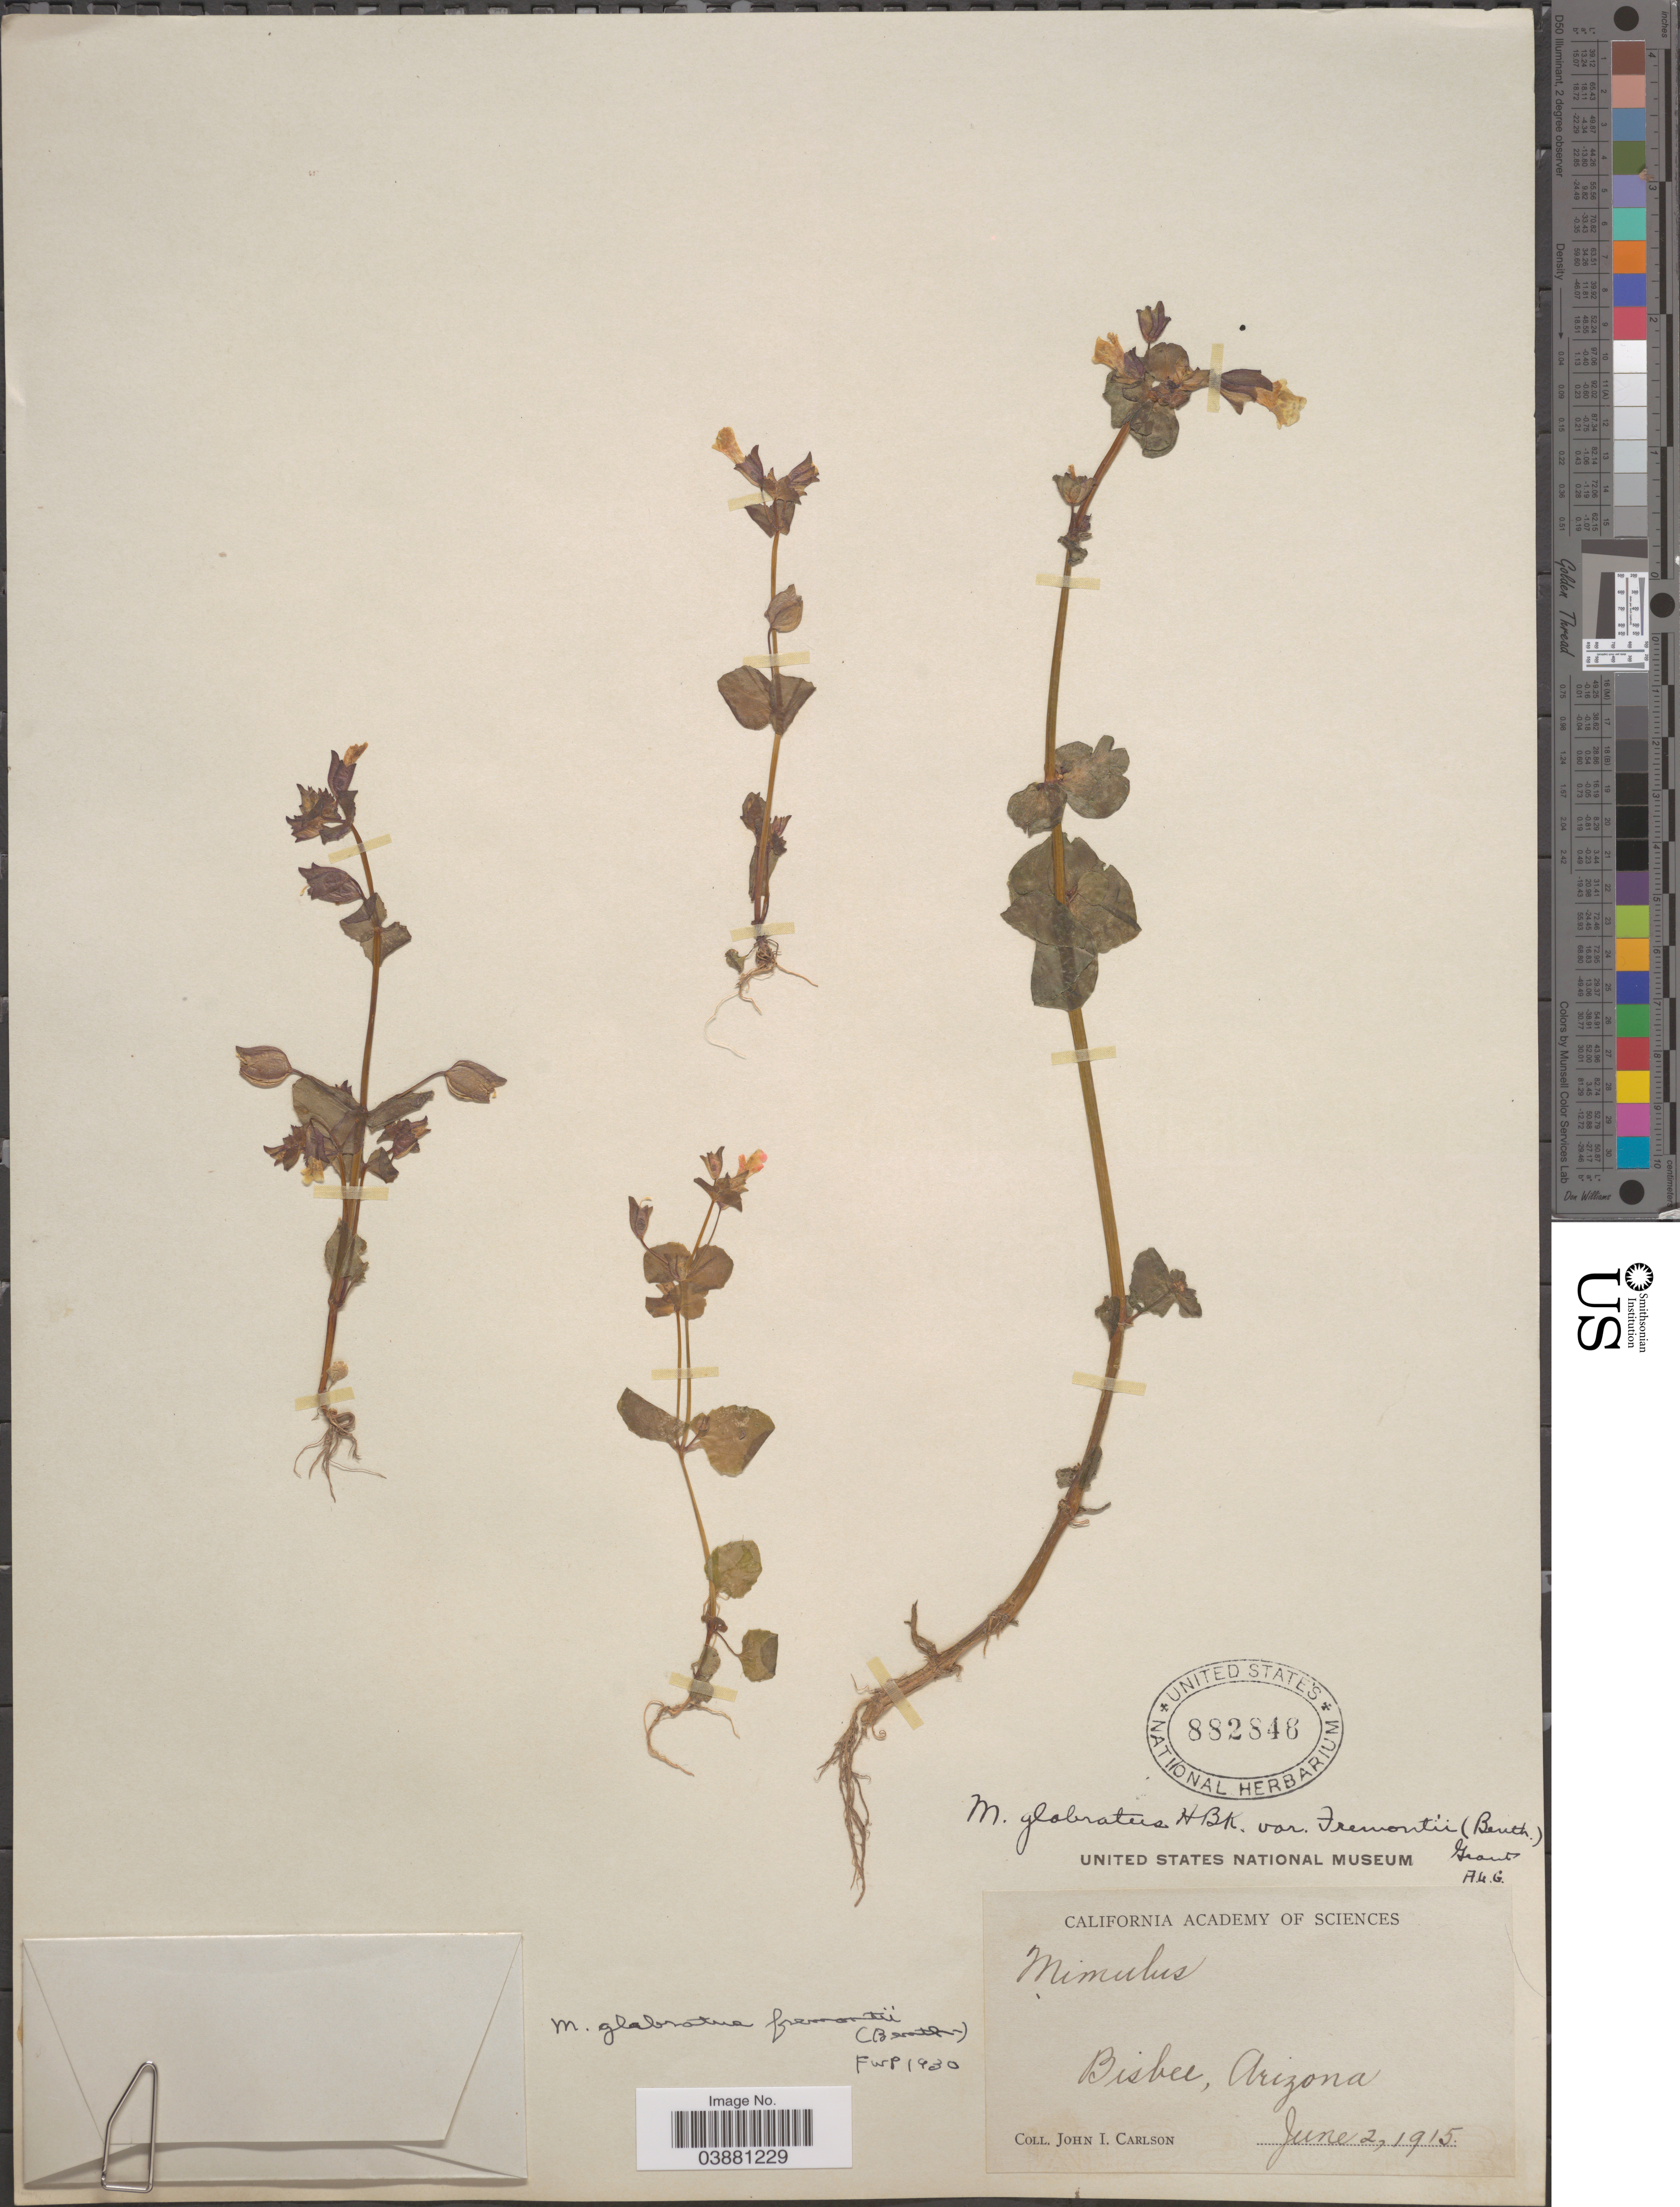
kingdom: Plantae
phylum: Tracheophyta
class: Magnoliopsida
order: Lamiales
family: Phrymaceae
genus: Mimulus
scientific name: Mimulus glabratus var. fremontii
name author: Kunth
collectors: J. Carlson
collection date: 1915-06-02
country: United States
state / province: Arizona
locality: Bisbee.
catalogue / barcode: US 882848